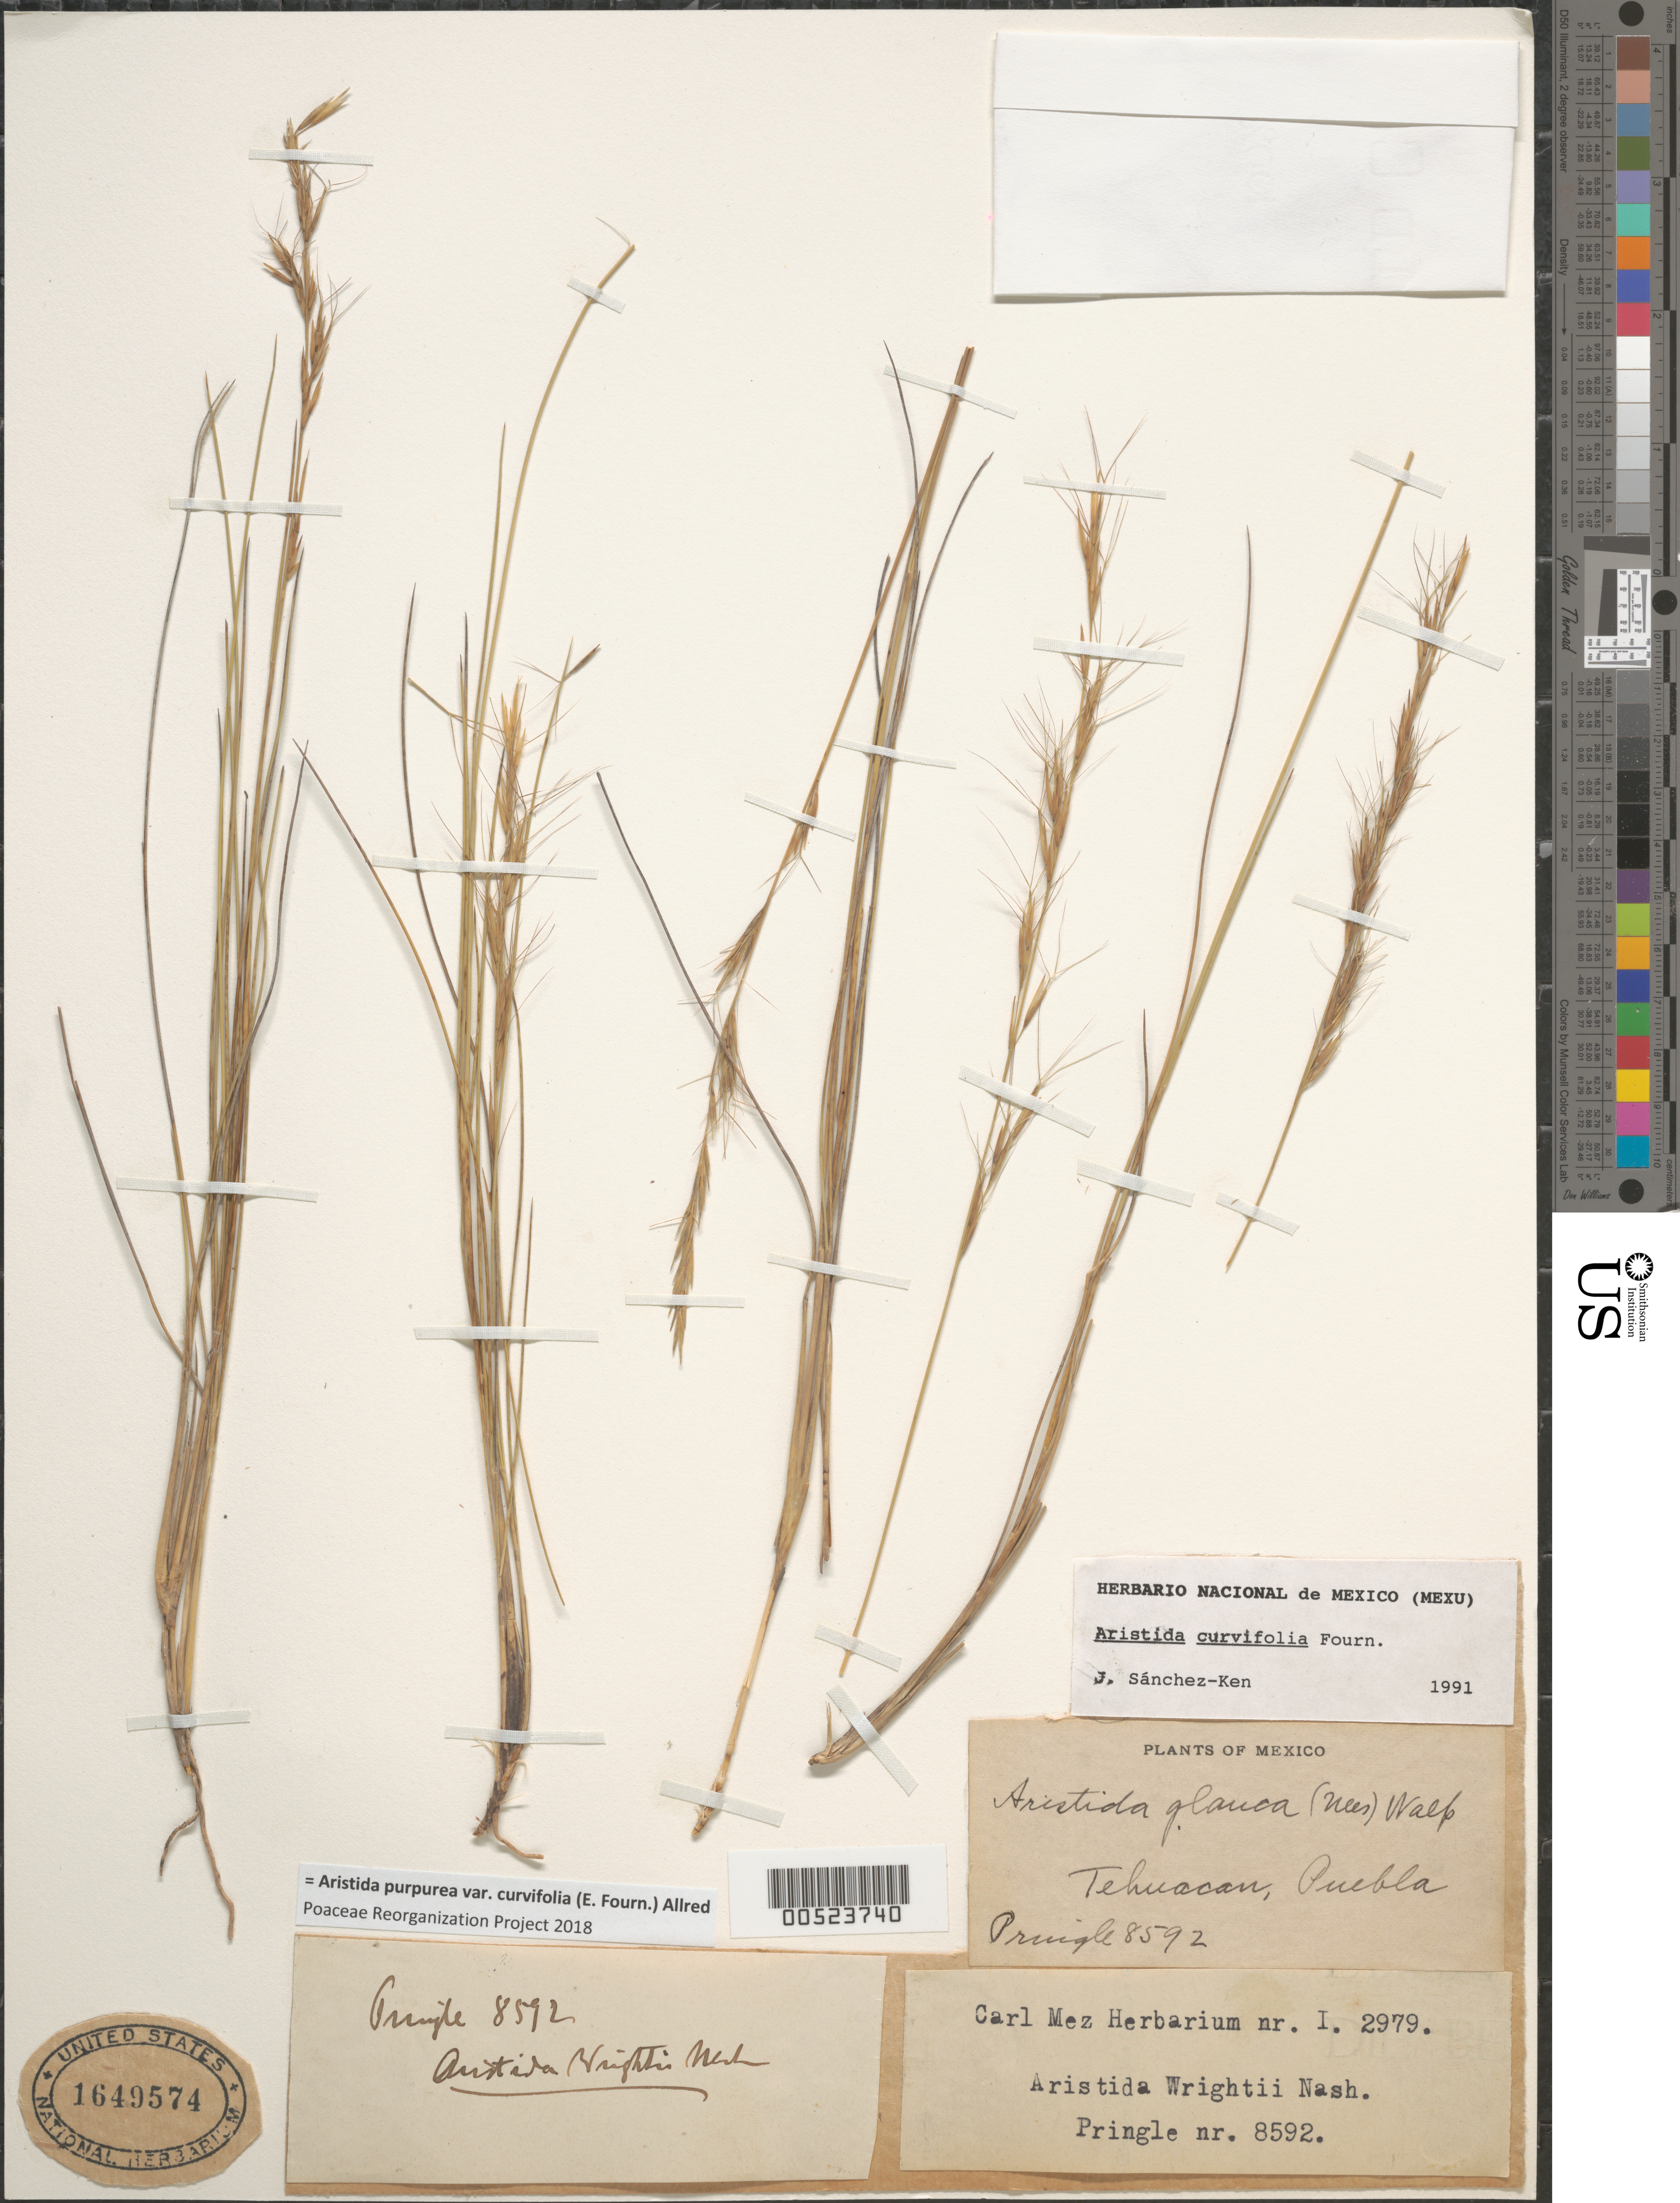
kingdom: Plantae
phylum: Tracheophyta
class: Liliopsida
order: Poales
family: Poaceae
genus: Aristida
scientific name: Aristida purpurea var. curvifolia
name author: (E. Fourn.) Allred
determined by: Poaceae Reorganization Project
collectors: -- Pringle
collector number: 8592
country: Mexico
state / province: Puebla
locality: Tehuacan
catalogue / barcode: US 1649574